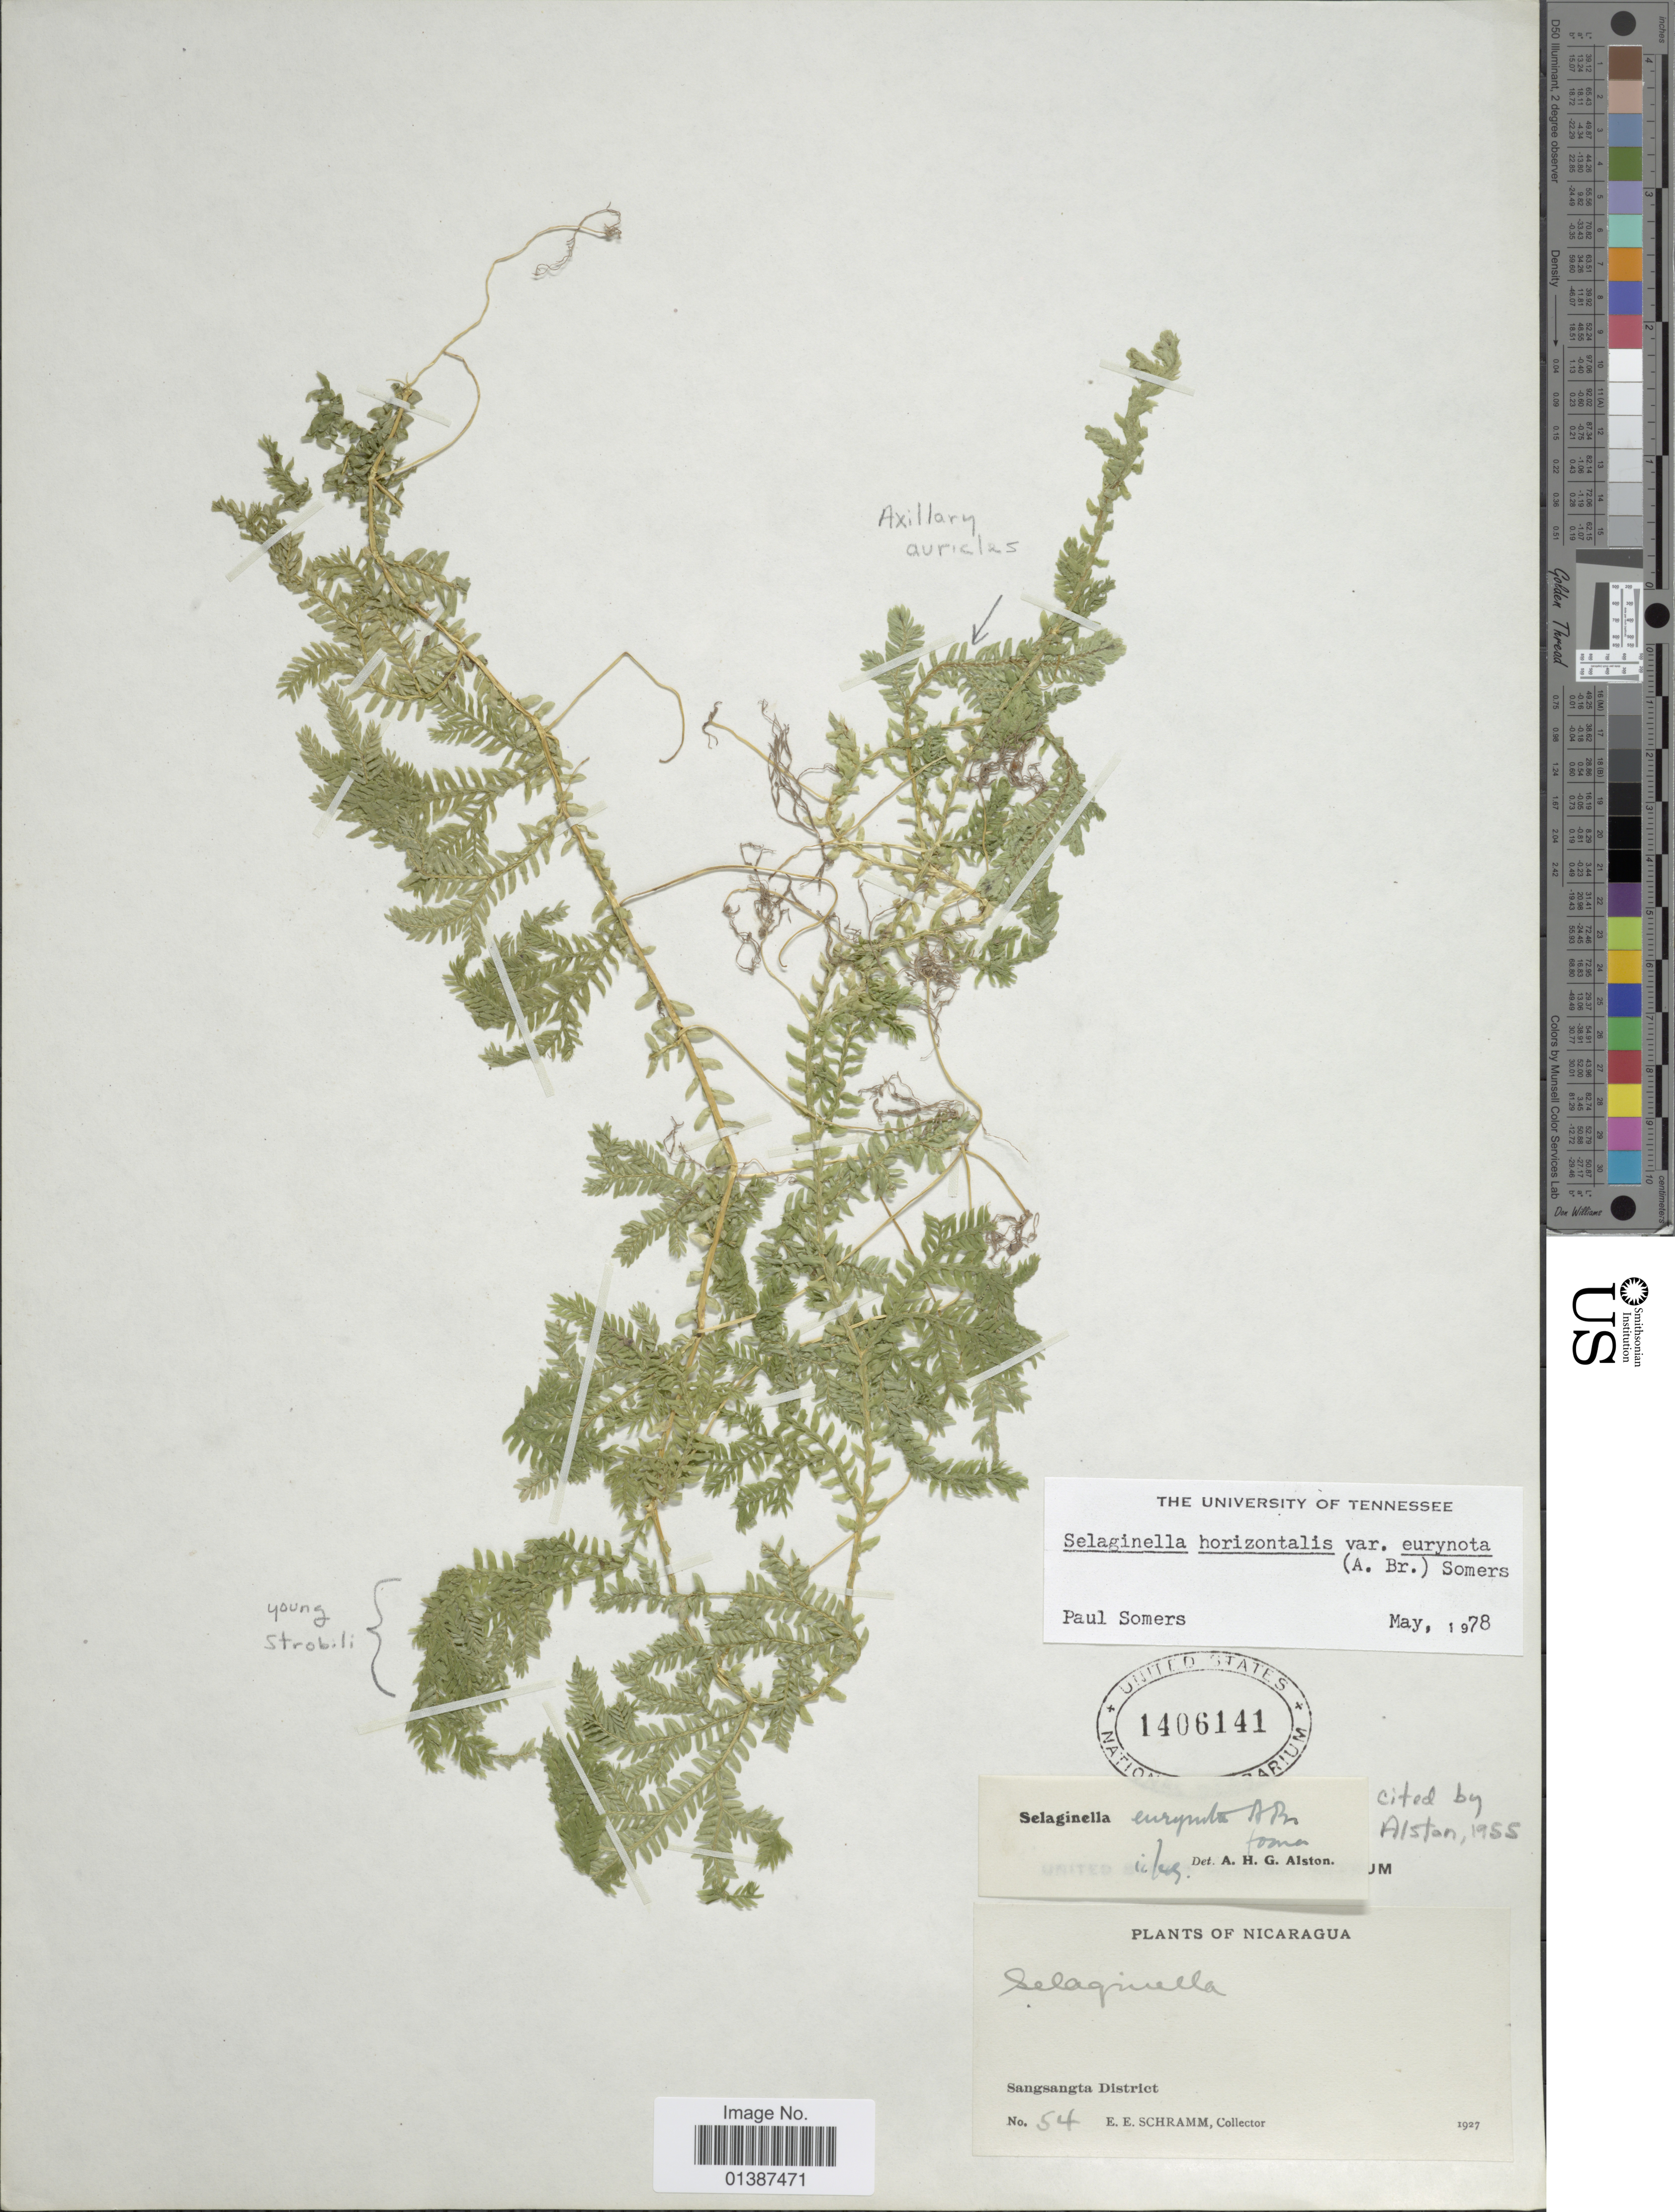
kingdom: Plantae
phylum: Tracheophyta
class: Lycopodiopsida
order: Selaginellales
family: Selaginellaceae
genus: Selaginella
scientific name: Selaginella eurynota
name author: A. Braun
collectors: E. Schramm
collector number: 54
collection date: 1927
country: Nicaragua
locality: Sansangsta District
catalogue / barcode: US 1406141